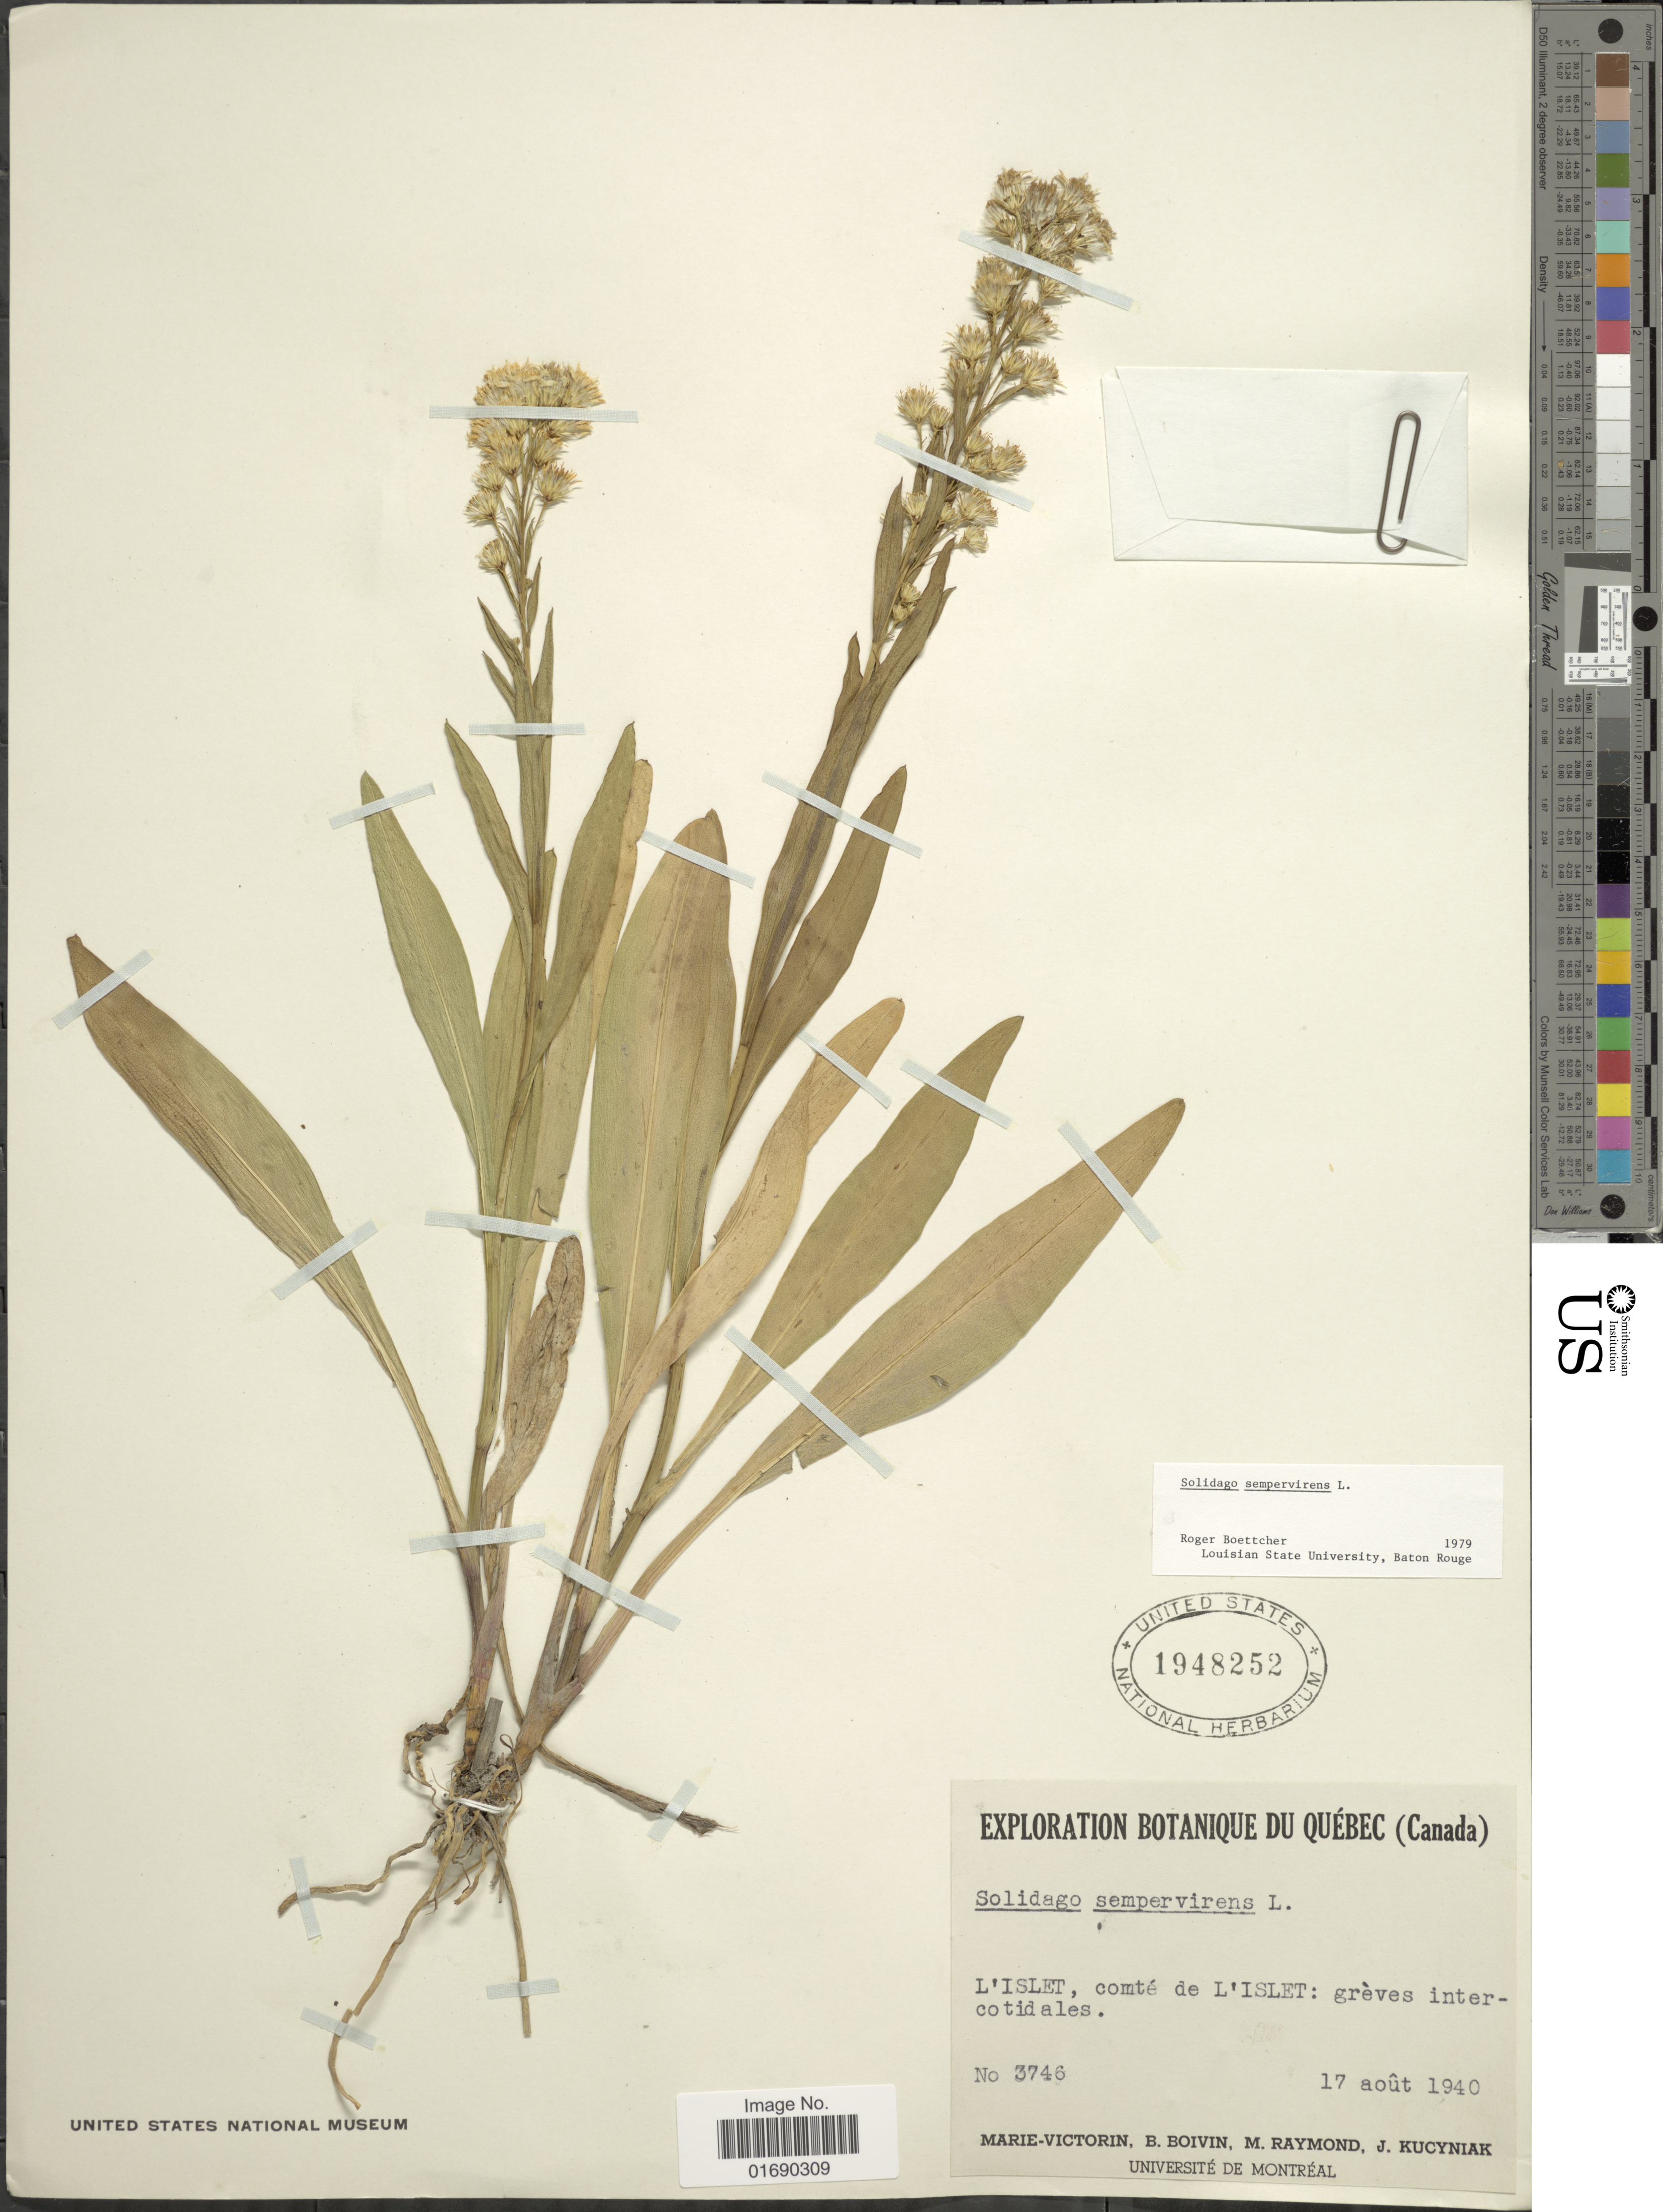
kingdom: Plantae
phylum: Tracheophyta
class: Magnoliopsida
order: Asterales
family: Asteraceae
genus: Solidago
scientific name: Solidago sempervirens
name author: L.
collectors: -. Marie-Victorin, J. R. B. Boivin, M. Raymond & J. Kucyniak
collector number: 3746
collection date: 1940-08-17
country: Canada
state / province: Quebec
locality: L'Islet, comté de L'Islet: grèves intercotidales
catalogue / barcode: US 1948252